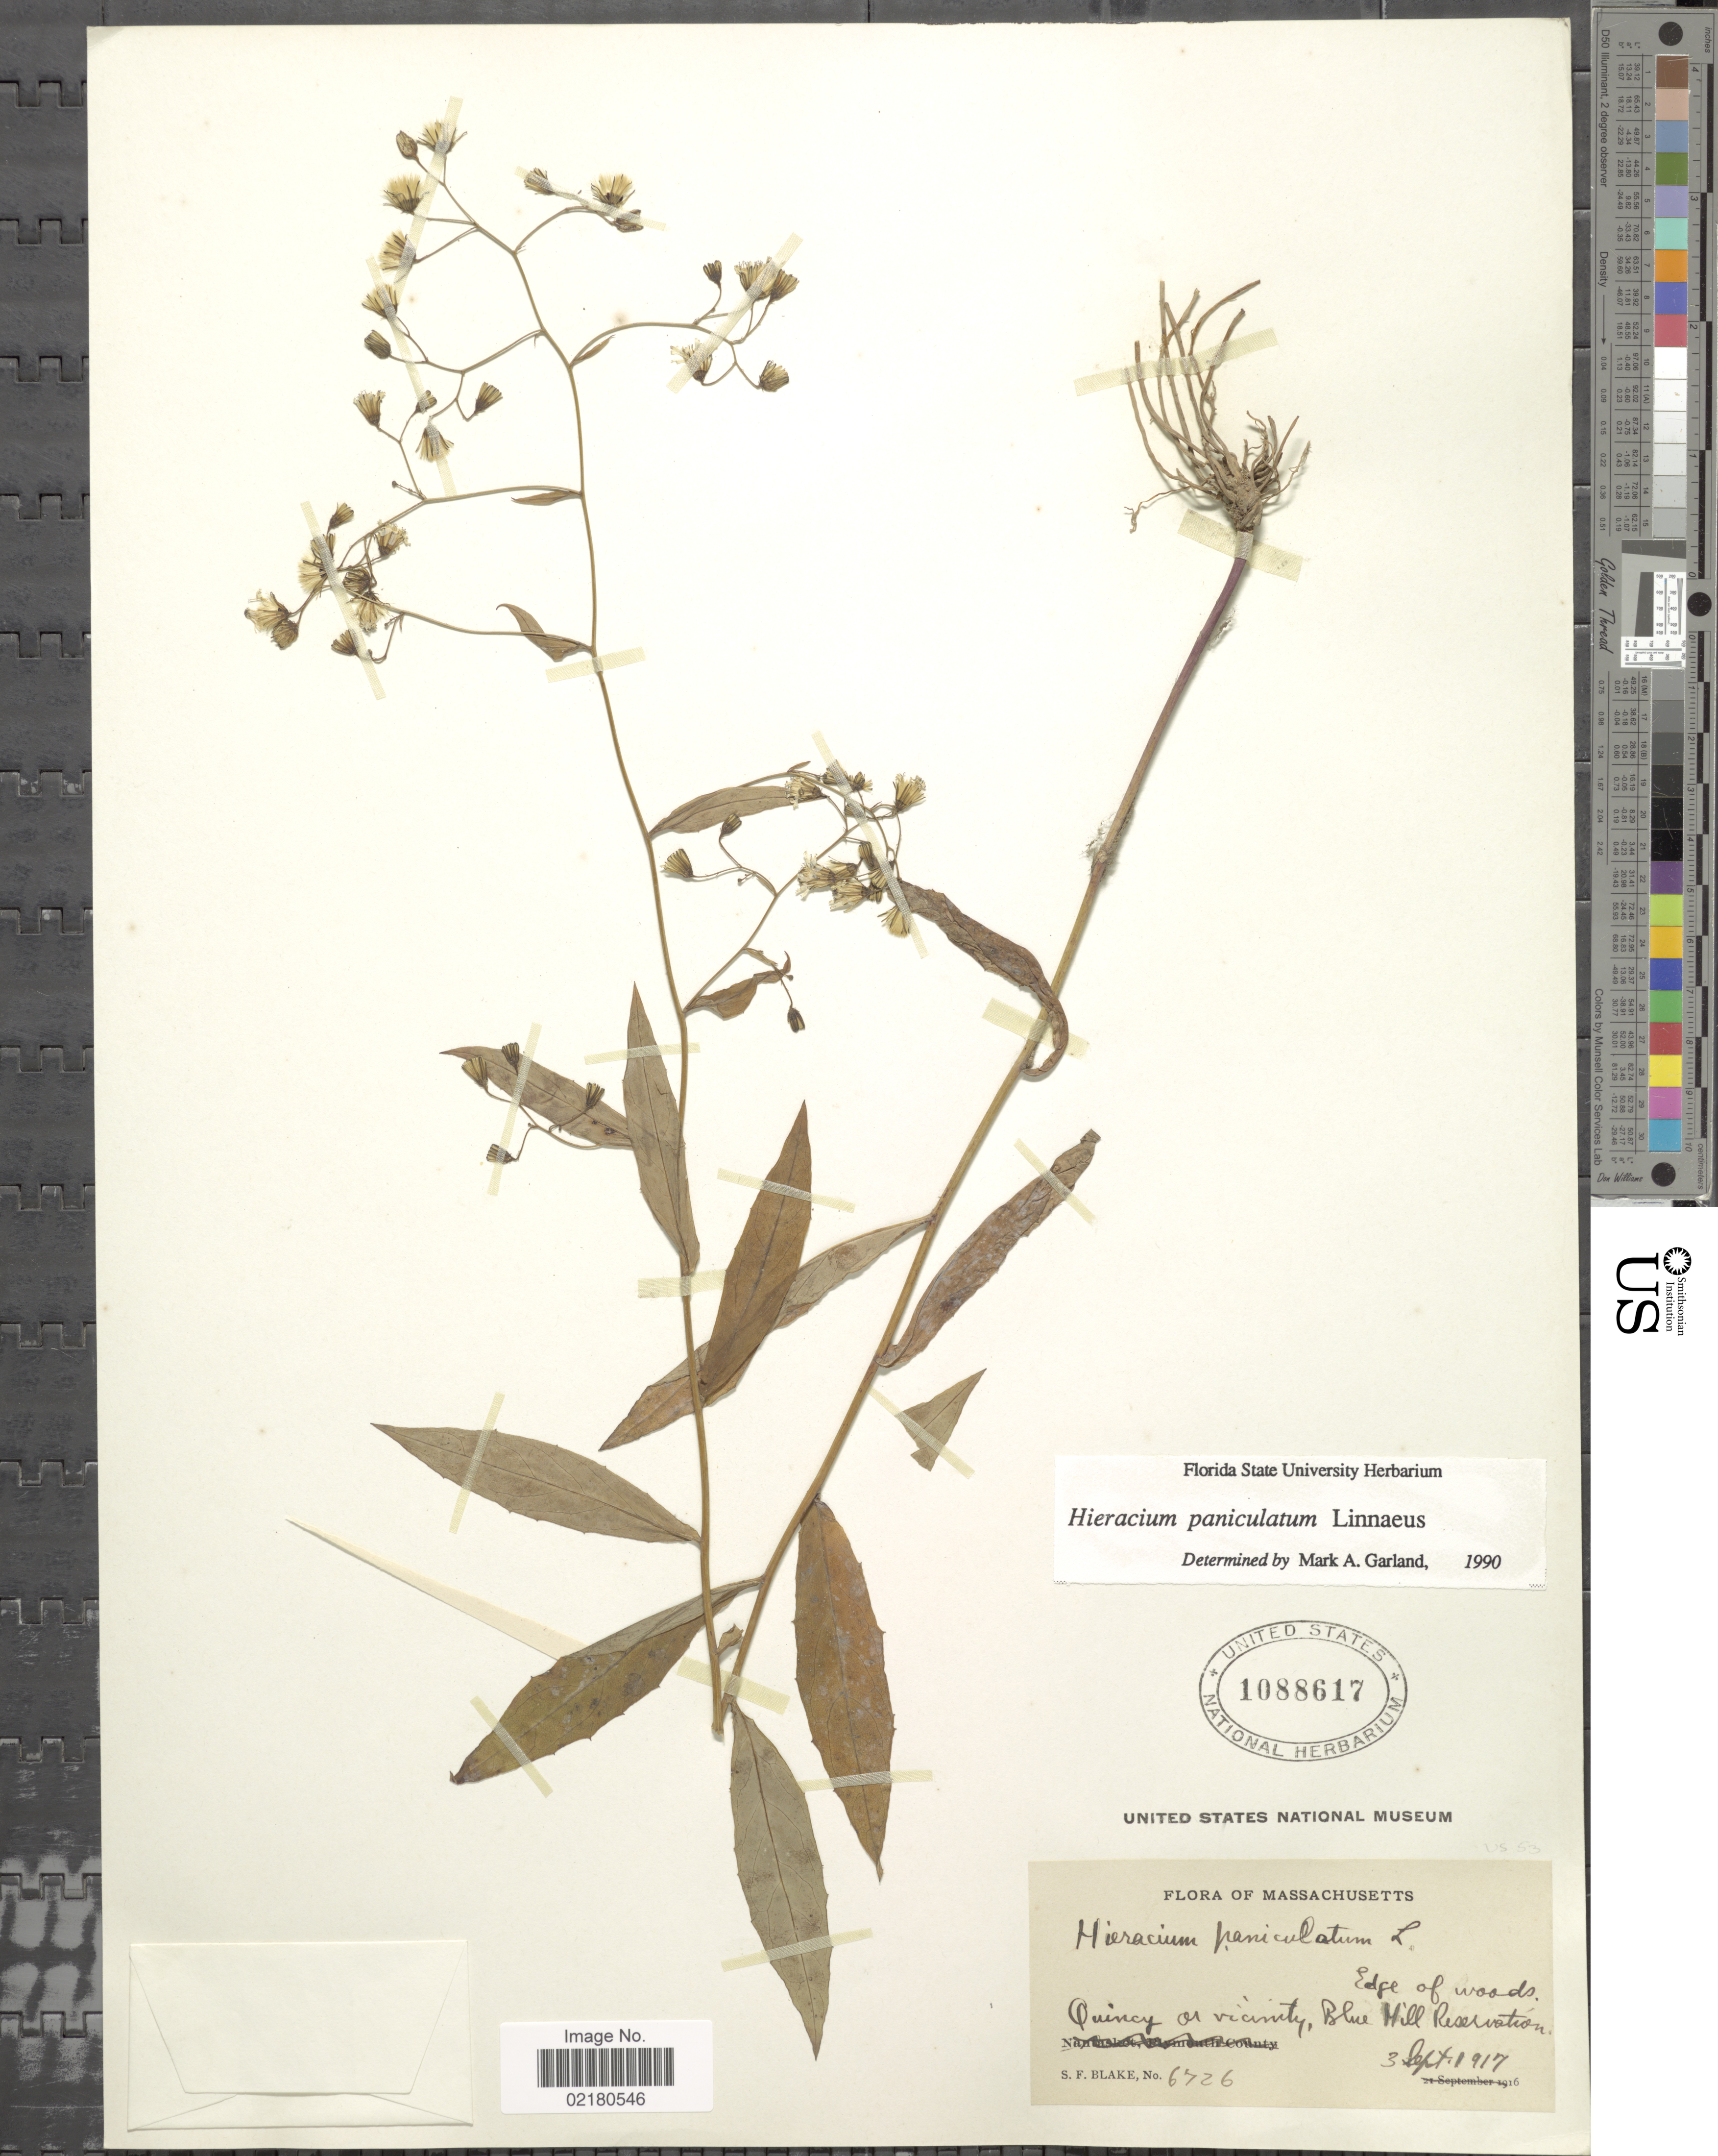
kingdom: Plantae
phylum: Tracheophyta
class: Magnoliopsida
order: Asterales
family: Asteraceae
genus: Hieracium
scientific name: Hieracium paniculatum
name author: L.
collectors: S. Blake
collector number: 6726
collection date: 1917-09-03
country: United States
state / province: Massachusetts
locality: Edge of woods. Quincy or Vicinity, Blue Hill Reservation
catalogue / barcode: US 1088617